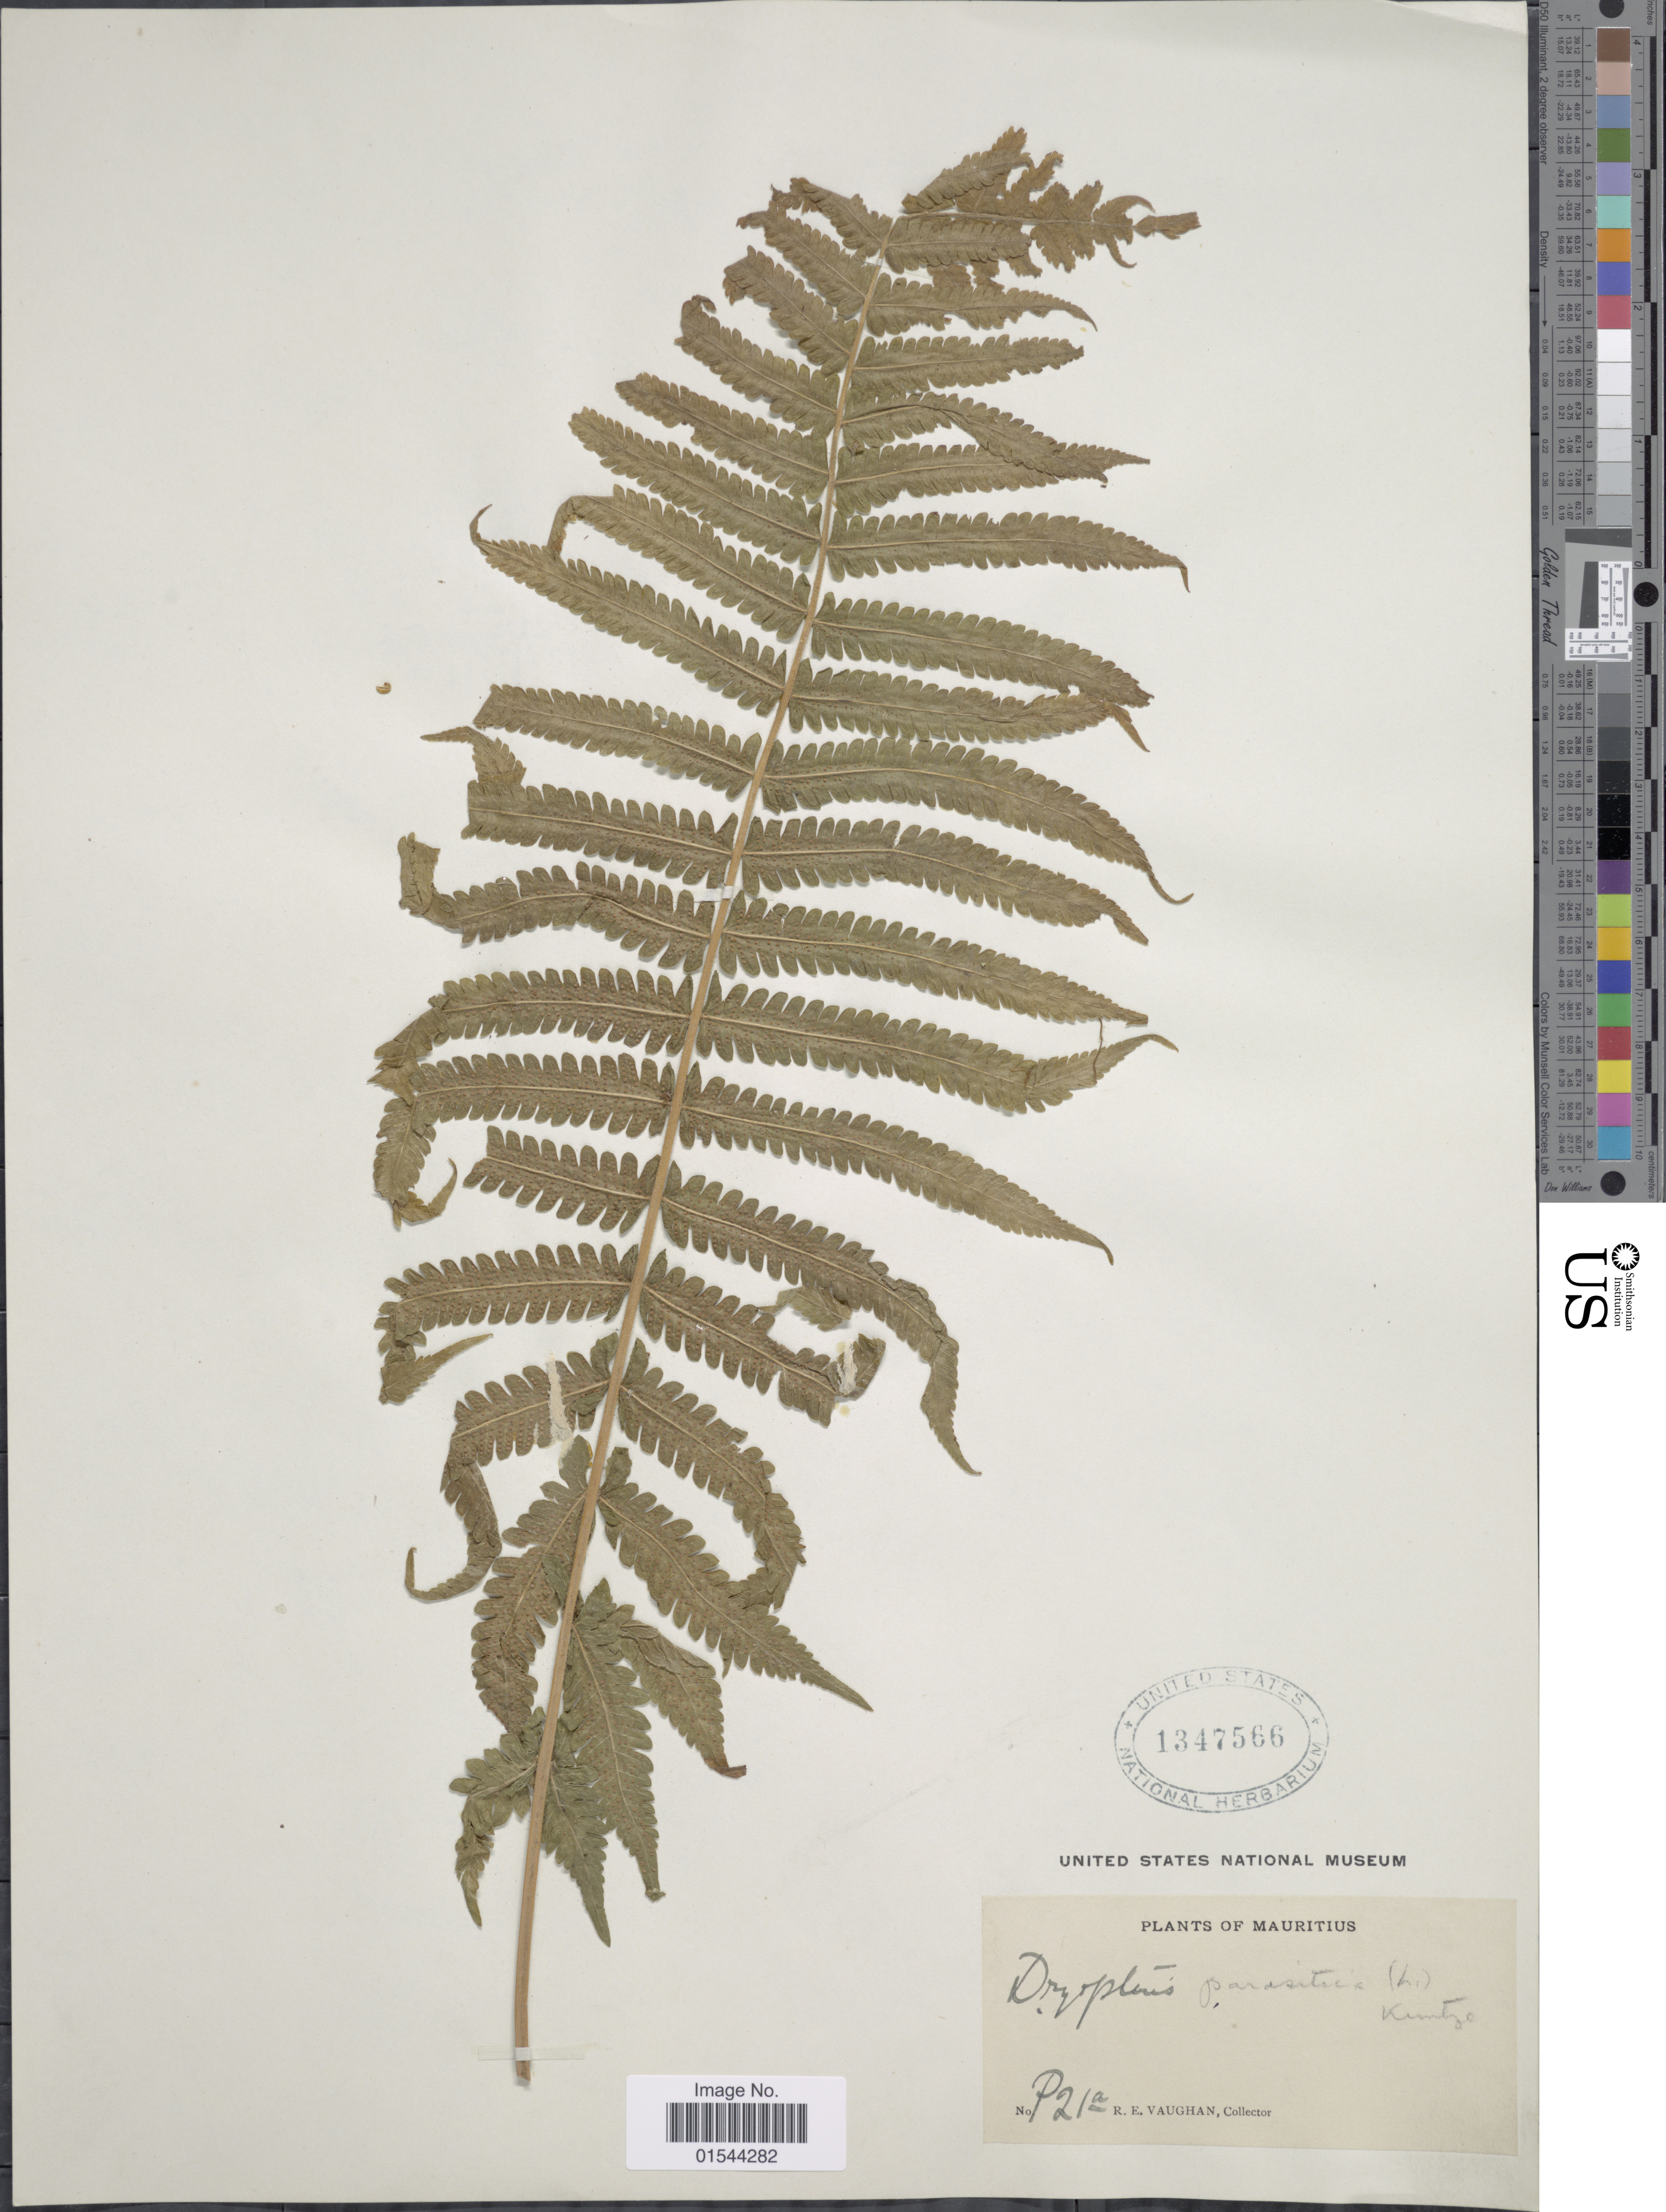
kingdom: Plantae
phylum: Tracheophyta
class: Polypodiopsida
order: Polypodiales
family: Thelypteridaceae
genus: Christella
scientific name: Christella hispidula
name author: (Decne.) Holttum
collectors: R. Vaughan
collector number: P21a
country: Mauritius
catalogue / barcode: US 1347566